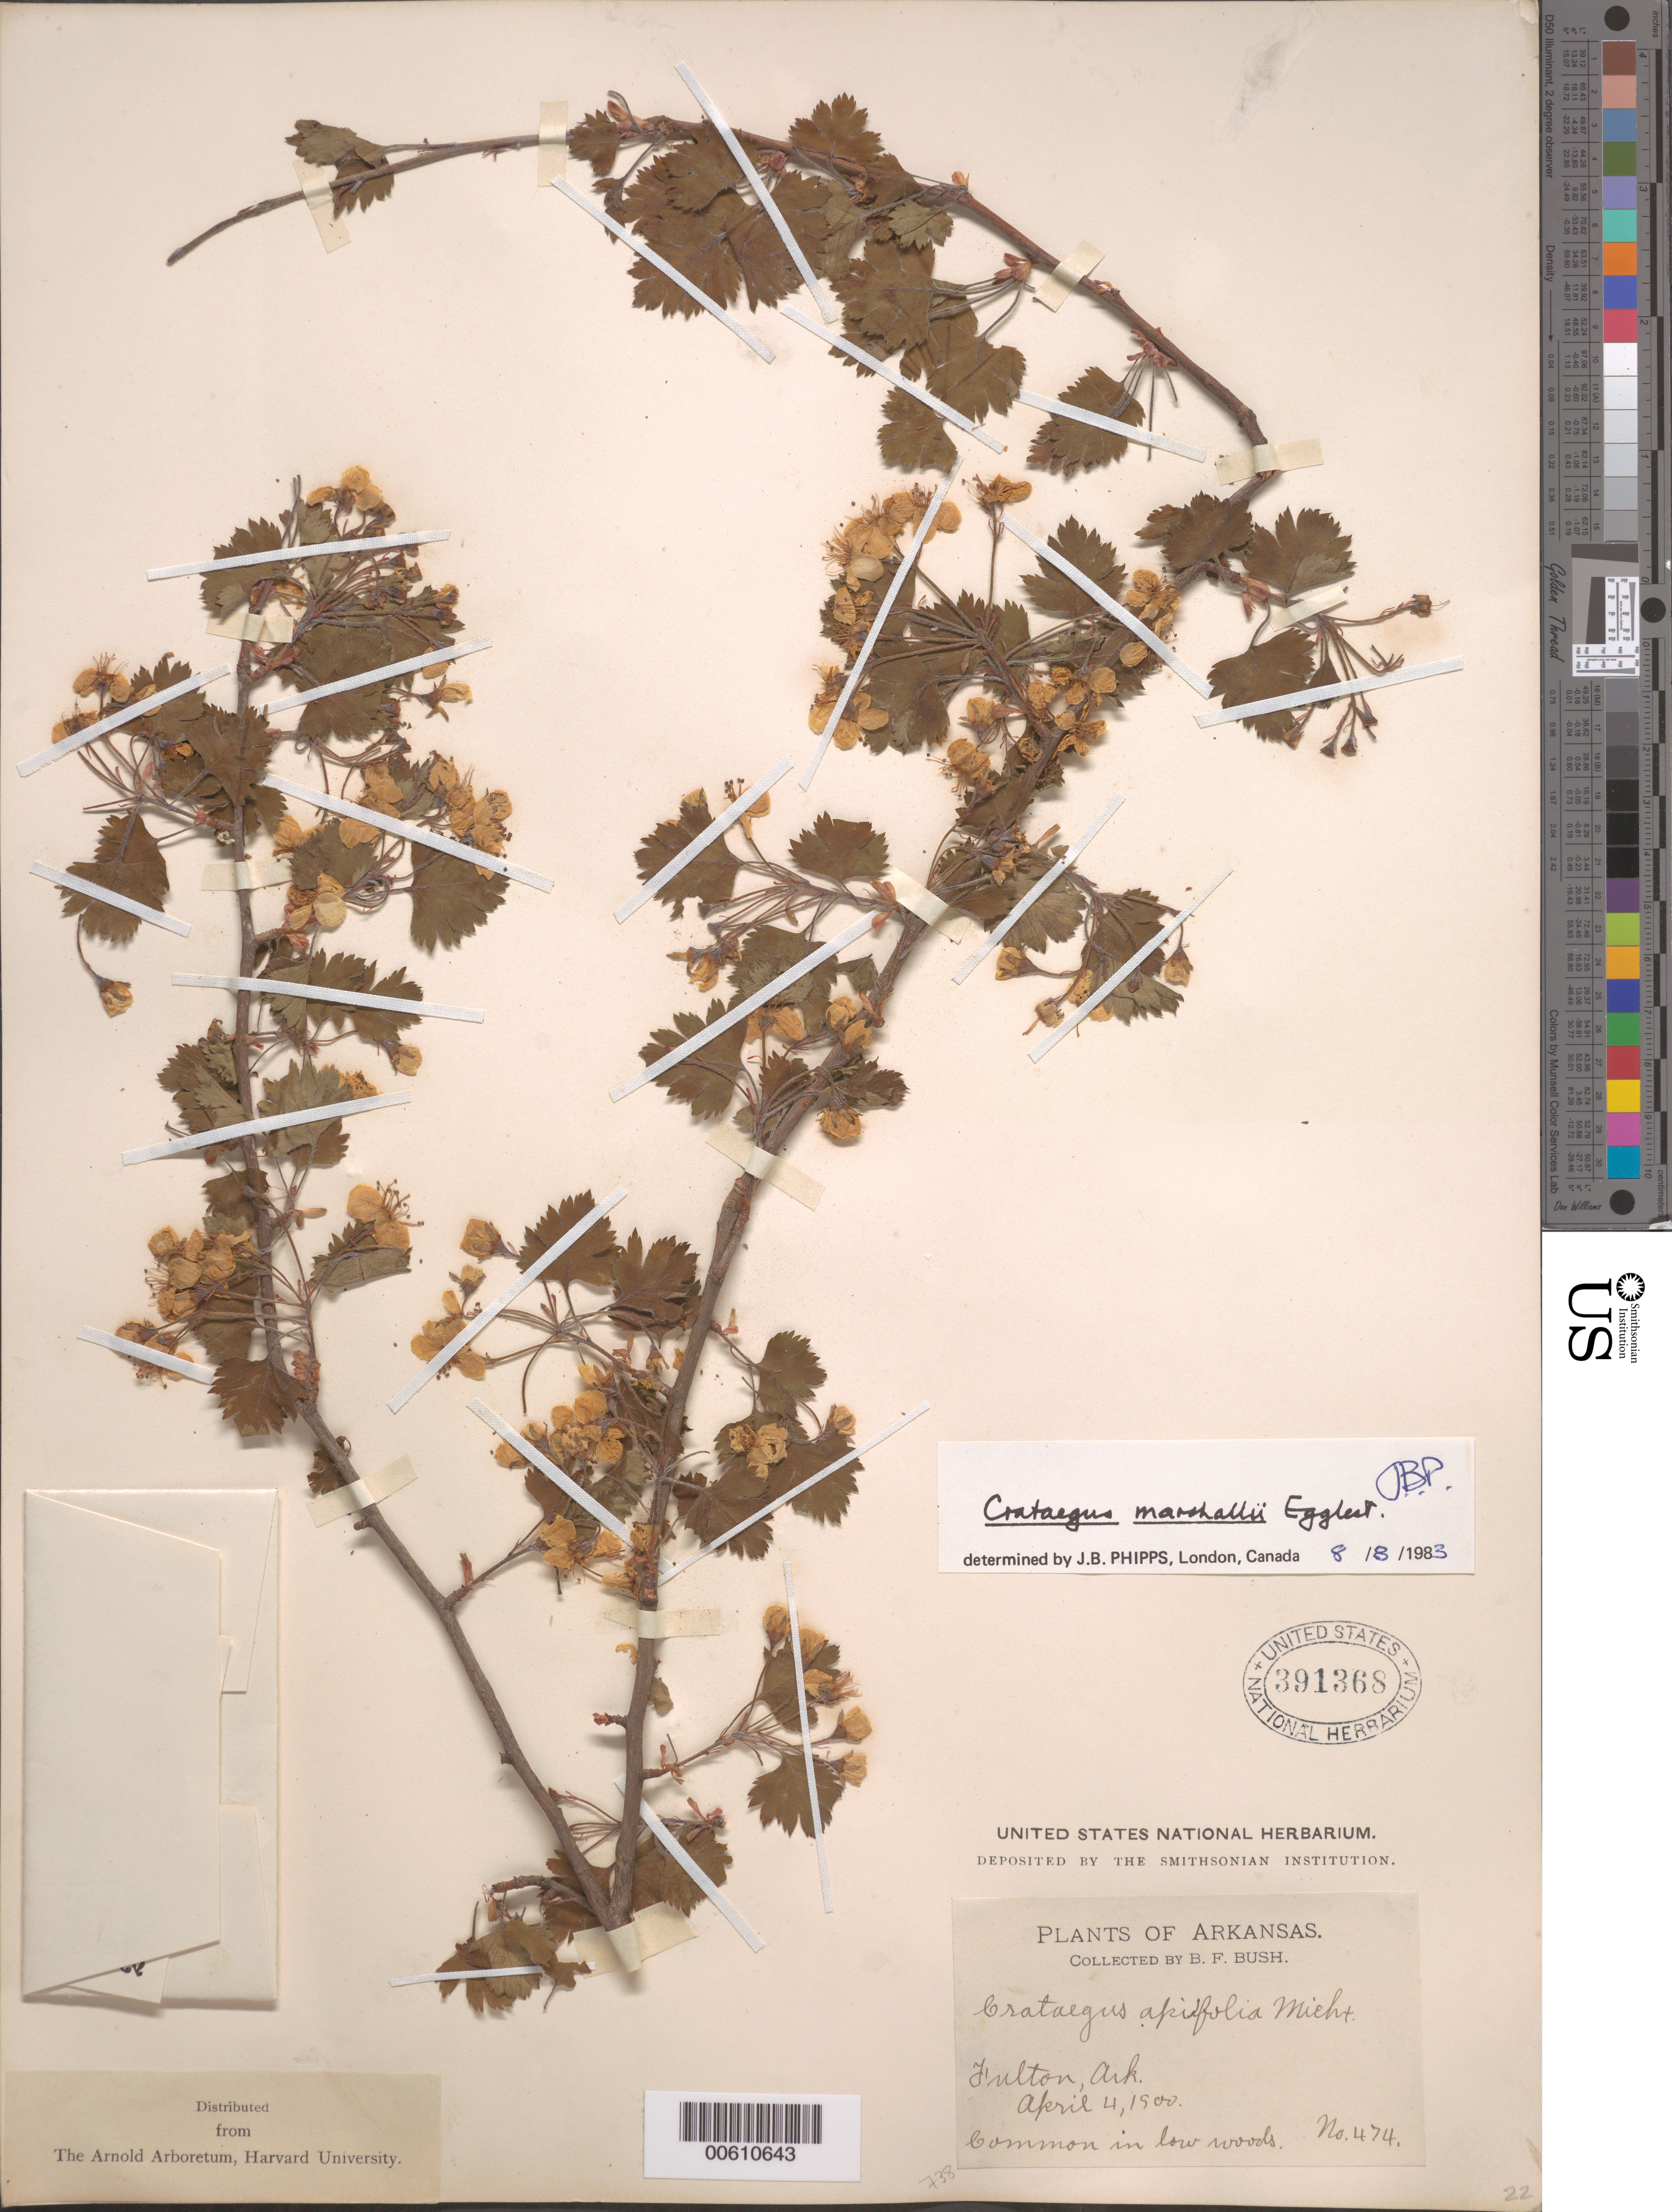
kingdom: Plantae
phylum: Tracheophyta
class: Magnoliopsida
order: Rosales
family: Rosaceae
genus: Crataegus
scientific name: Crataegus marshallii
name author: Eggl.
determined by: Phipps, James B., (UWO), University of Western Ontario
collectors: B. F. Bush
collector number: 474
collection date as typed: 04 Apr 1900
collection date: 1900-04-04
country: United States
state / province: Arkansas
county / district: Hempstead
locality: Fulton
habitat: Low woods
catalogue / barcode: US 391368